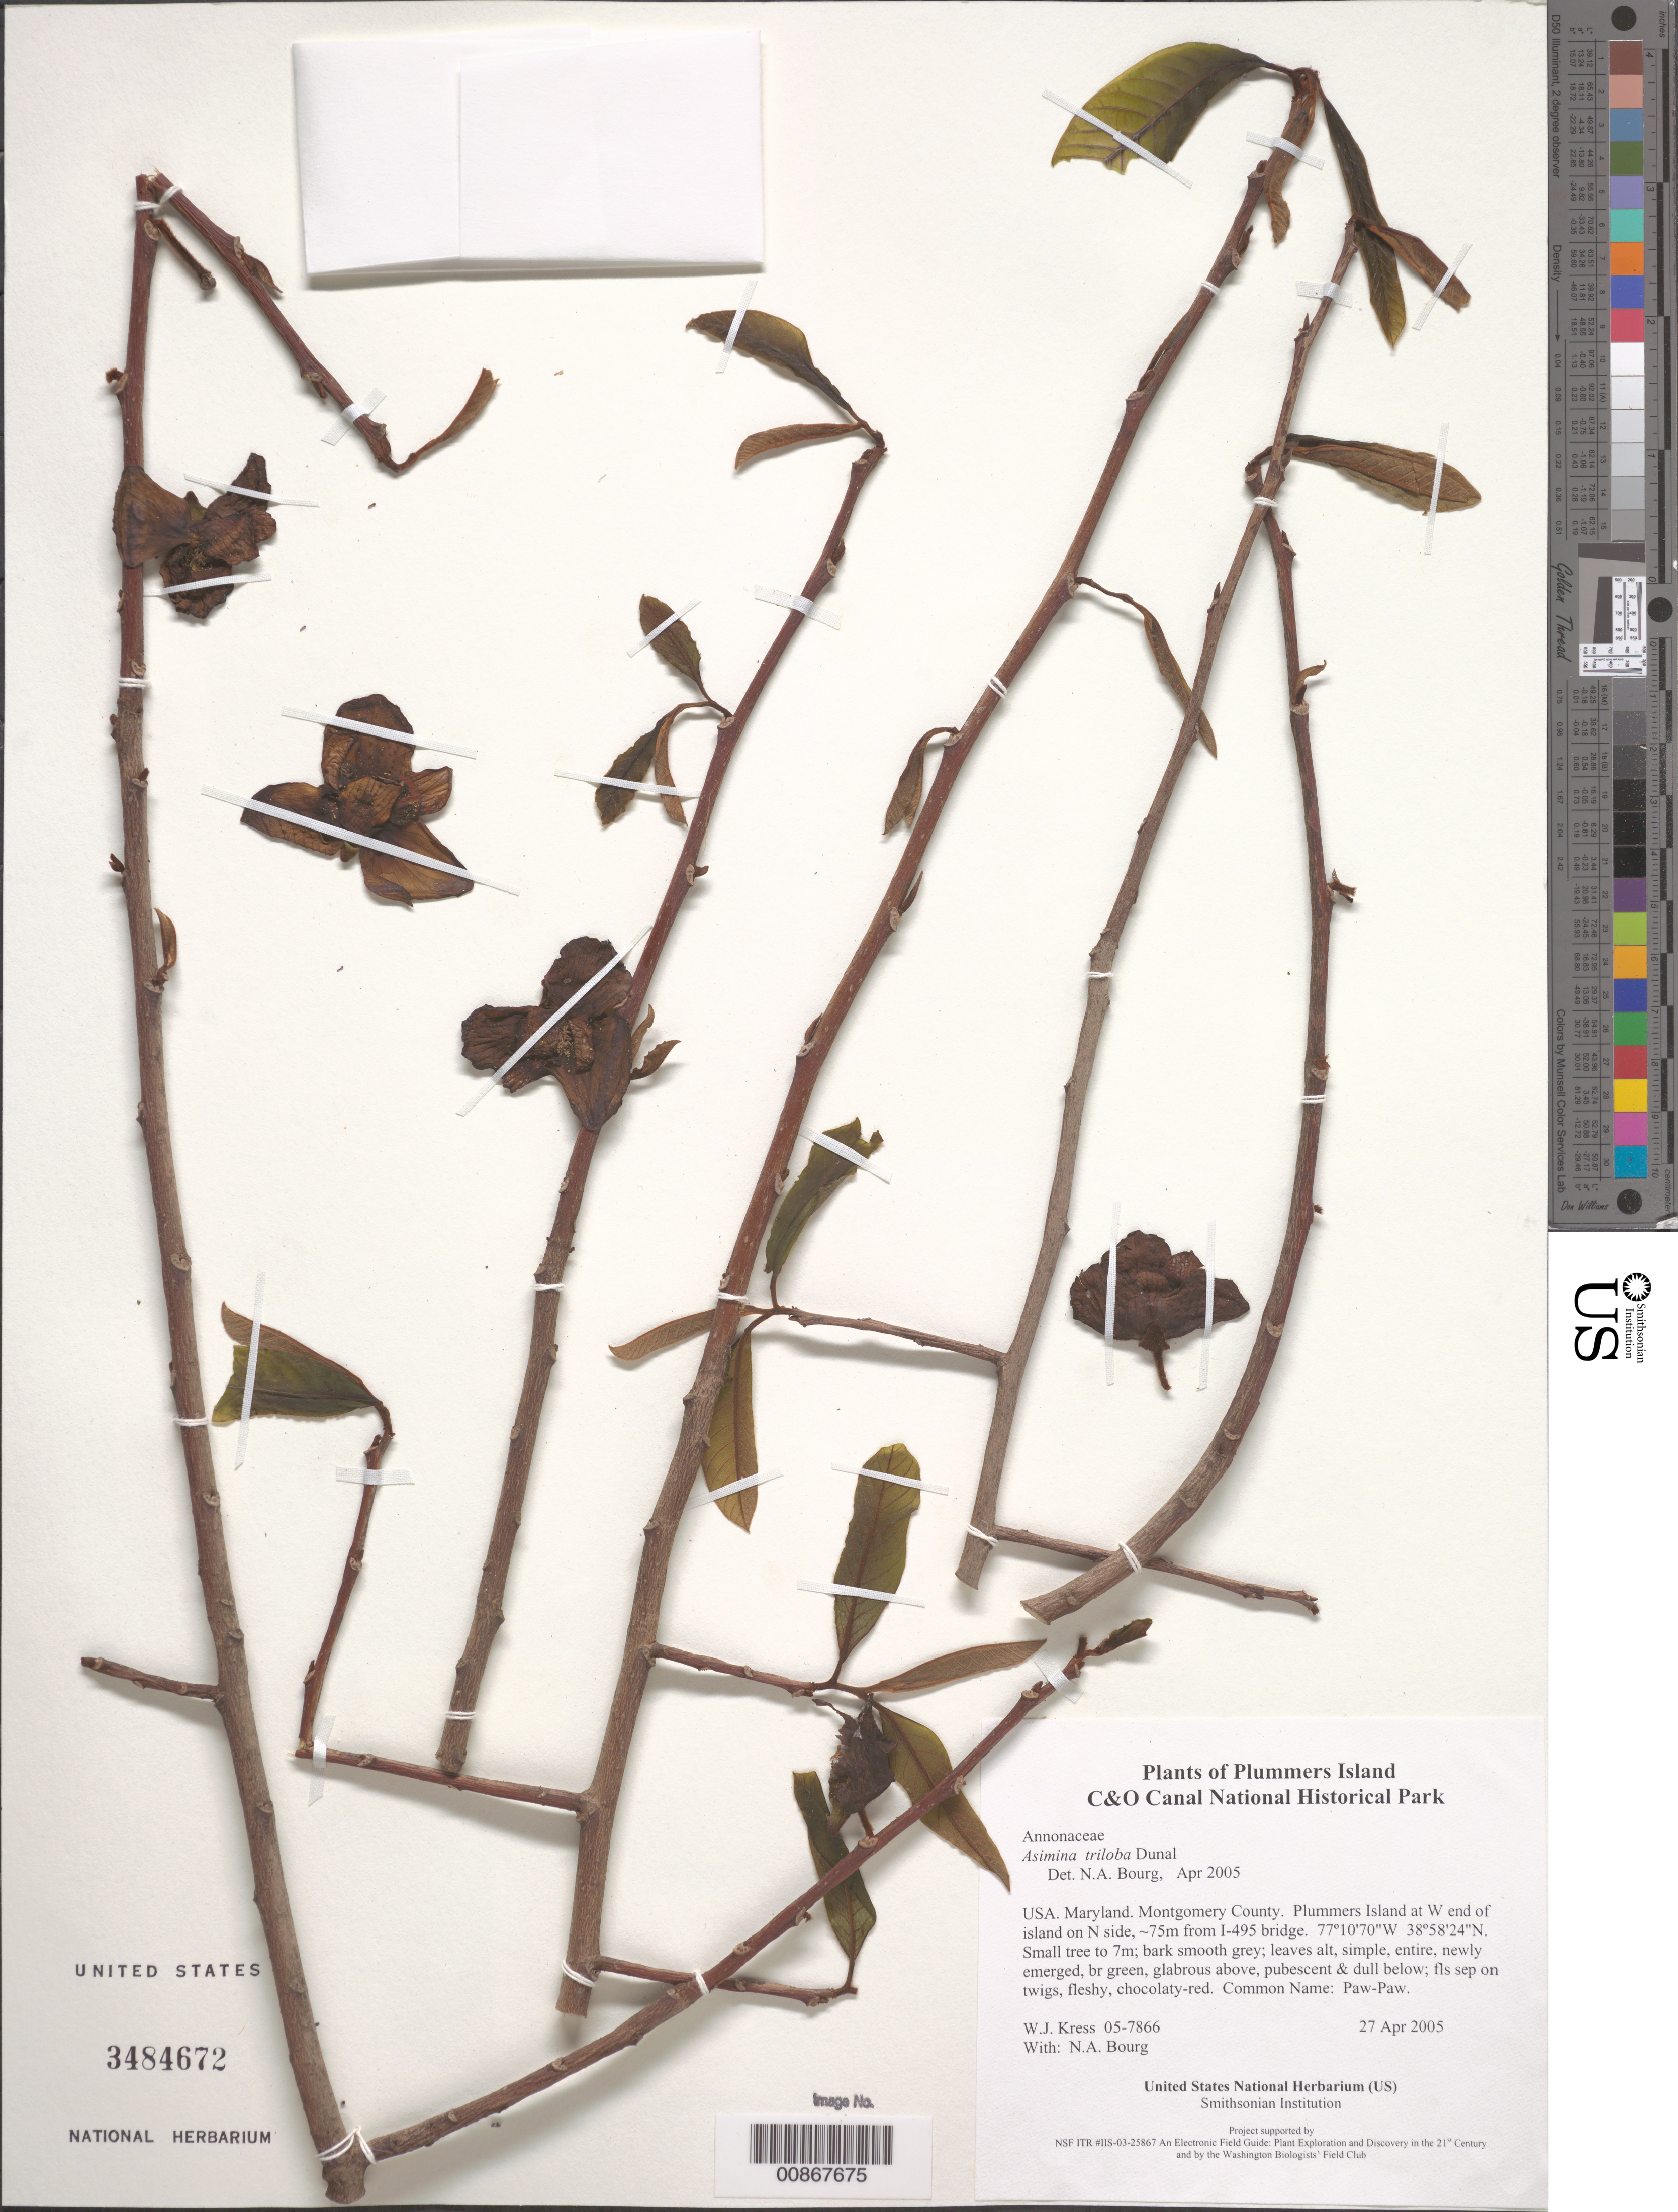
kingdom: Plantae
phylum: Tracheophyta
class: Magnoliopsida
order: Magnoliales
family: Annonaceae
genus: Asimina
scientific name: Asimina triloba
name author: (L.) Dunal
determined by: Bourg, N. A.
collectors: W. J. Kress & N. A. Bourg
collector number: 05-7866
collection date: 2005-04-27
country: United States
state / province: Maryland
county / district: Montgomery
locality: Chesapeake and Ohio Canal National Historical Park, Plummers Island at W end of island on N side, ~75m from I-495 bridge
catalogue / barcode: US 3484672